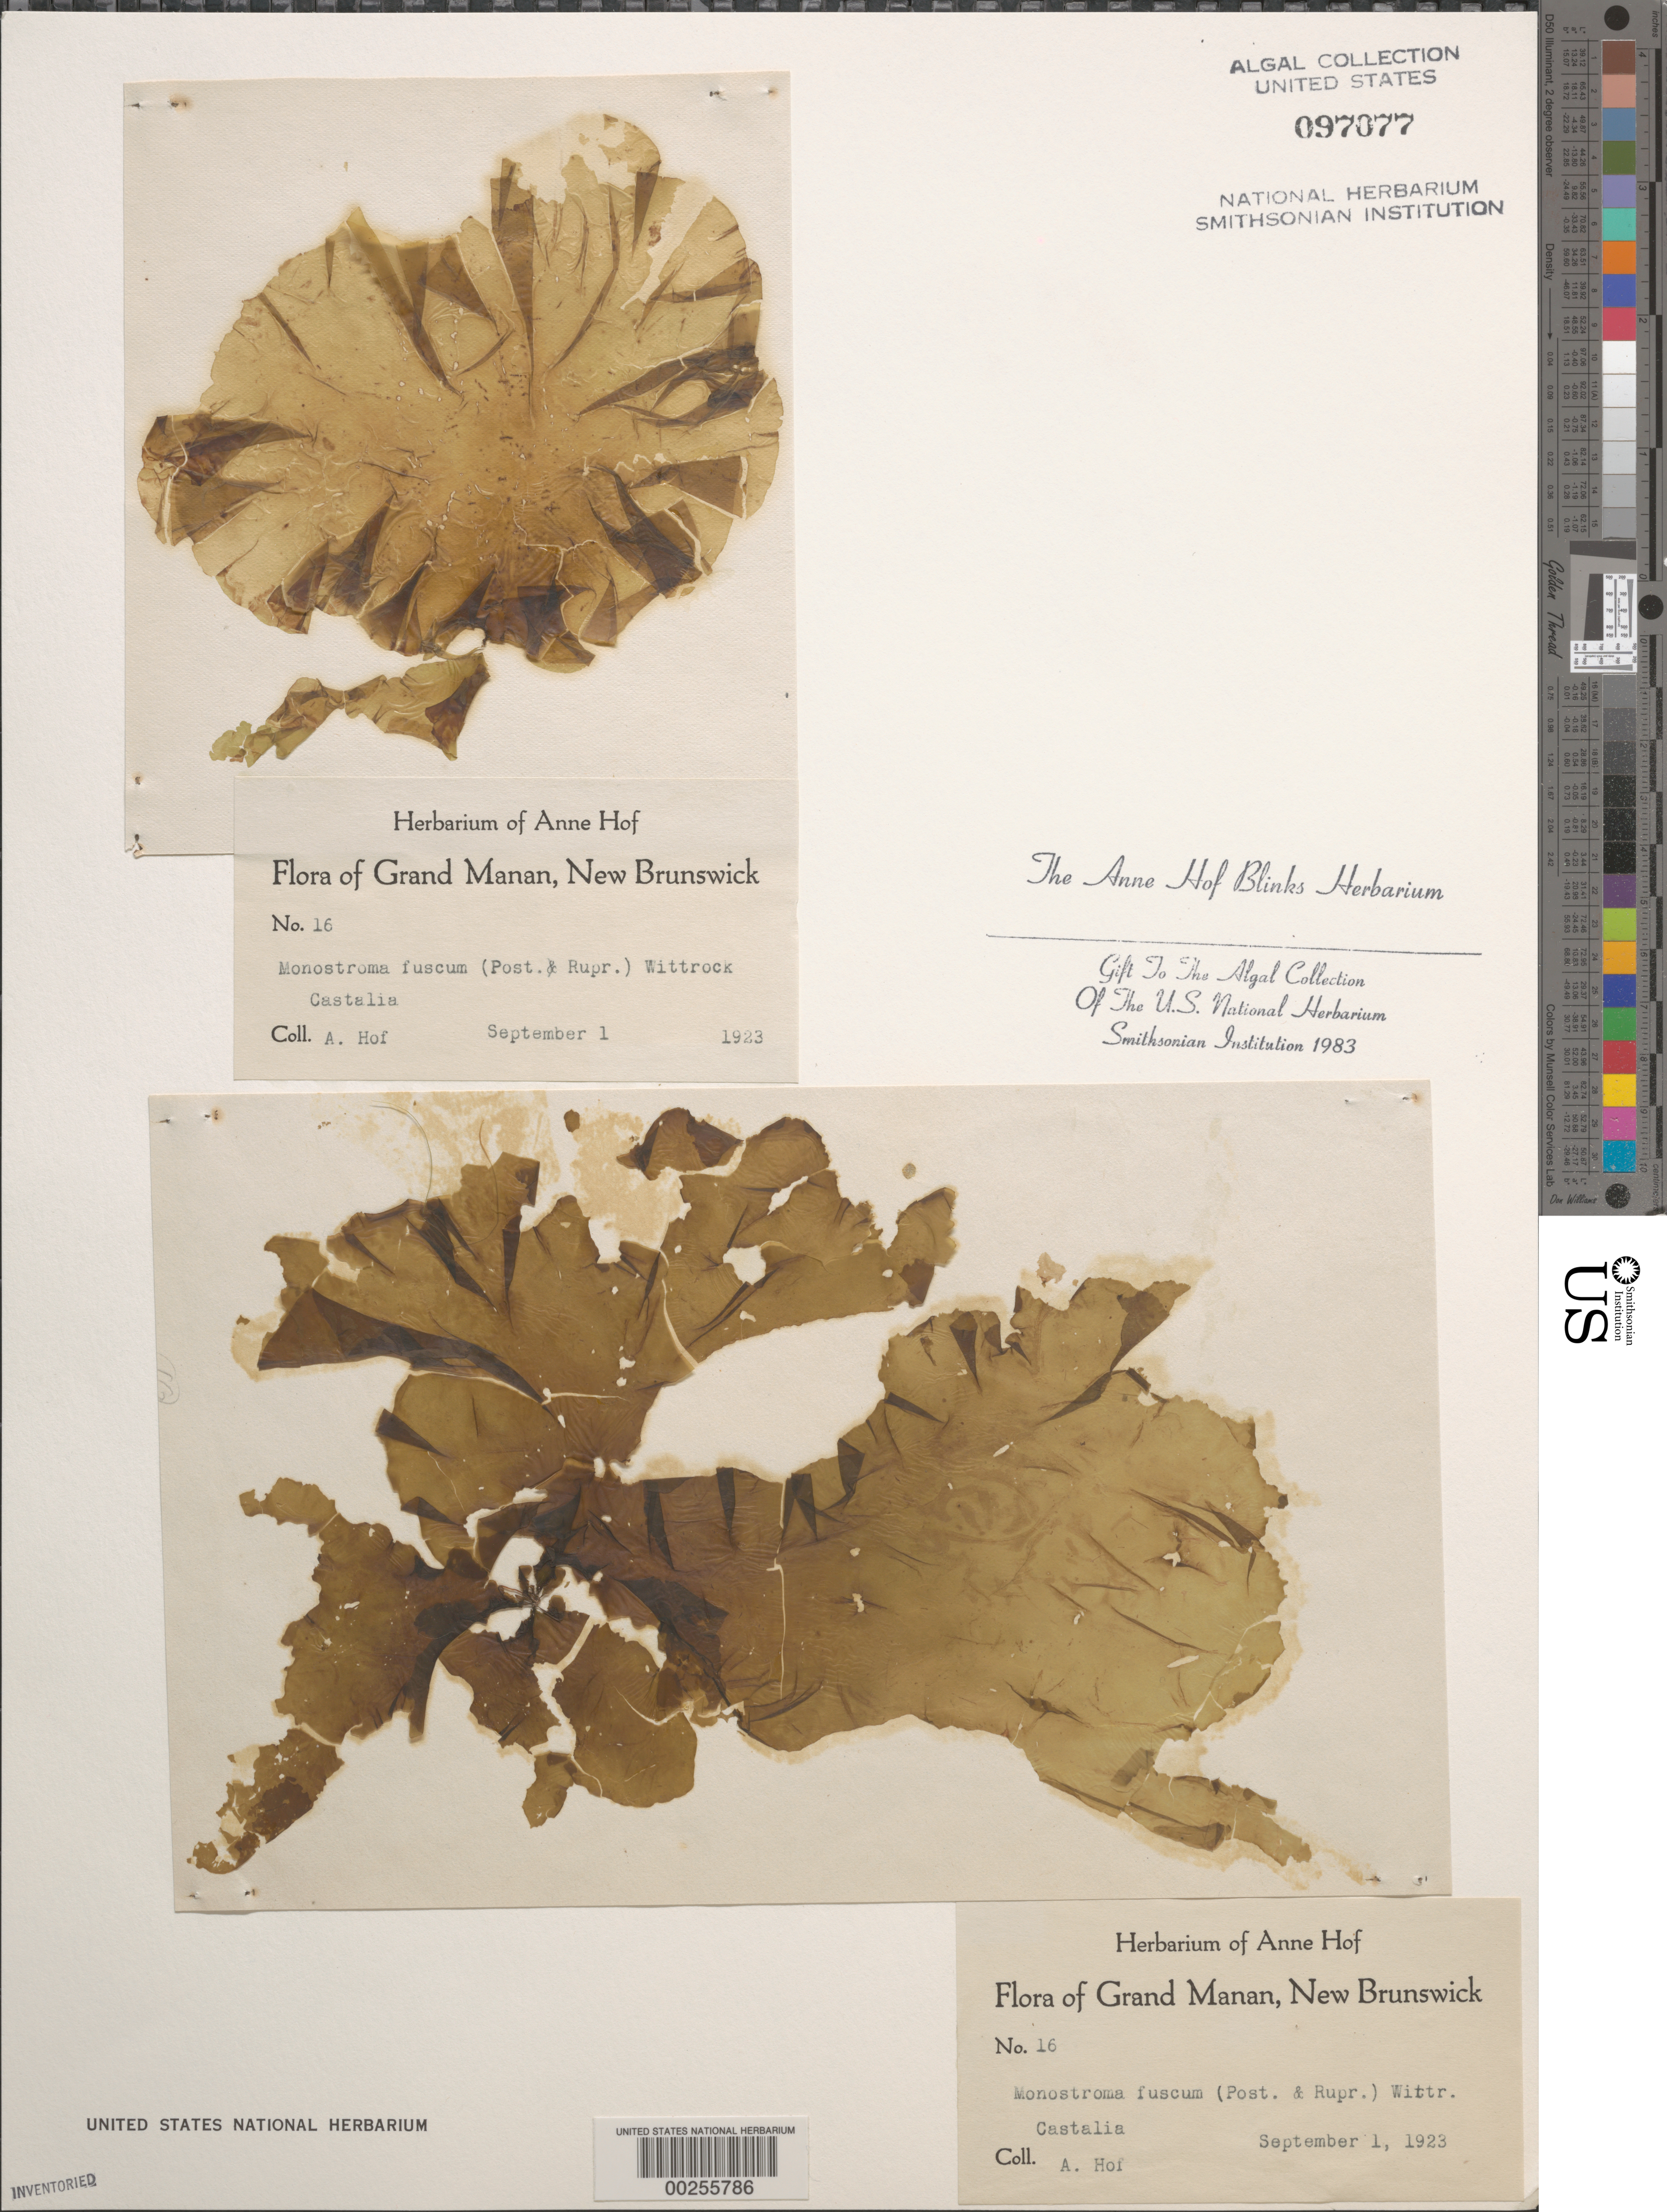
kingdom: Plantae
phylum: Chlorophyta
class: Ulvophyceae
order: Ulvales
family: Ulvaceae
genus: Ulvaria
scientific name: Ulvaria splendens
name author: (Rupr.) K.L.Vinogr.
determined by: Algae name updating Project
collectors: A. Blinks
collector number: AHB 16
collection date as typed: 01 Sep 1923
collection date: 1923-09-01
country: Canada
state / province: New Brunswick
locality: Grand manan, castalia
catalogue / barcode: US 97077